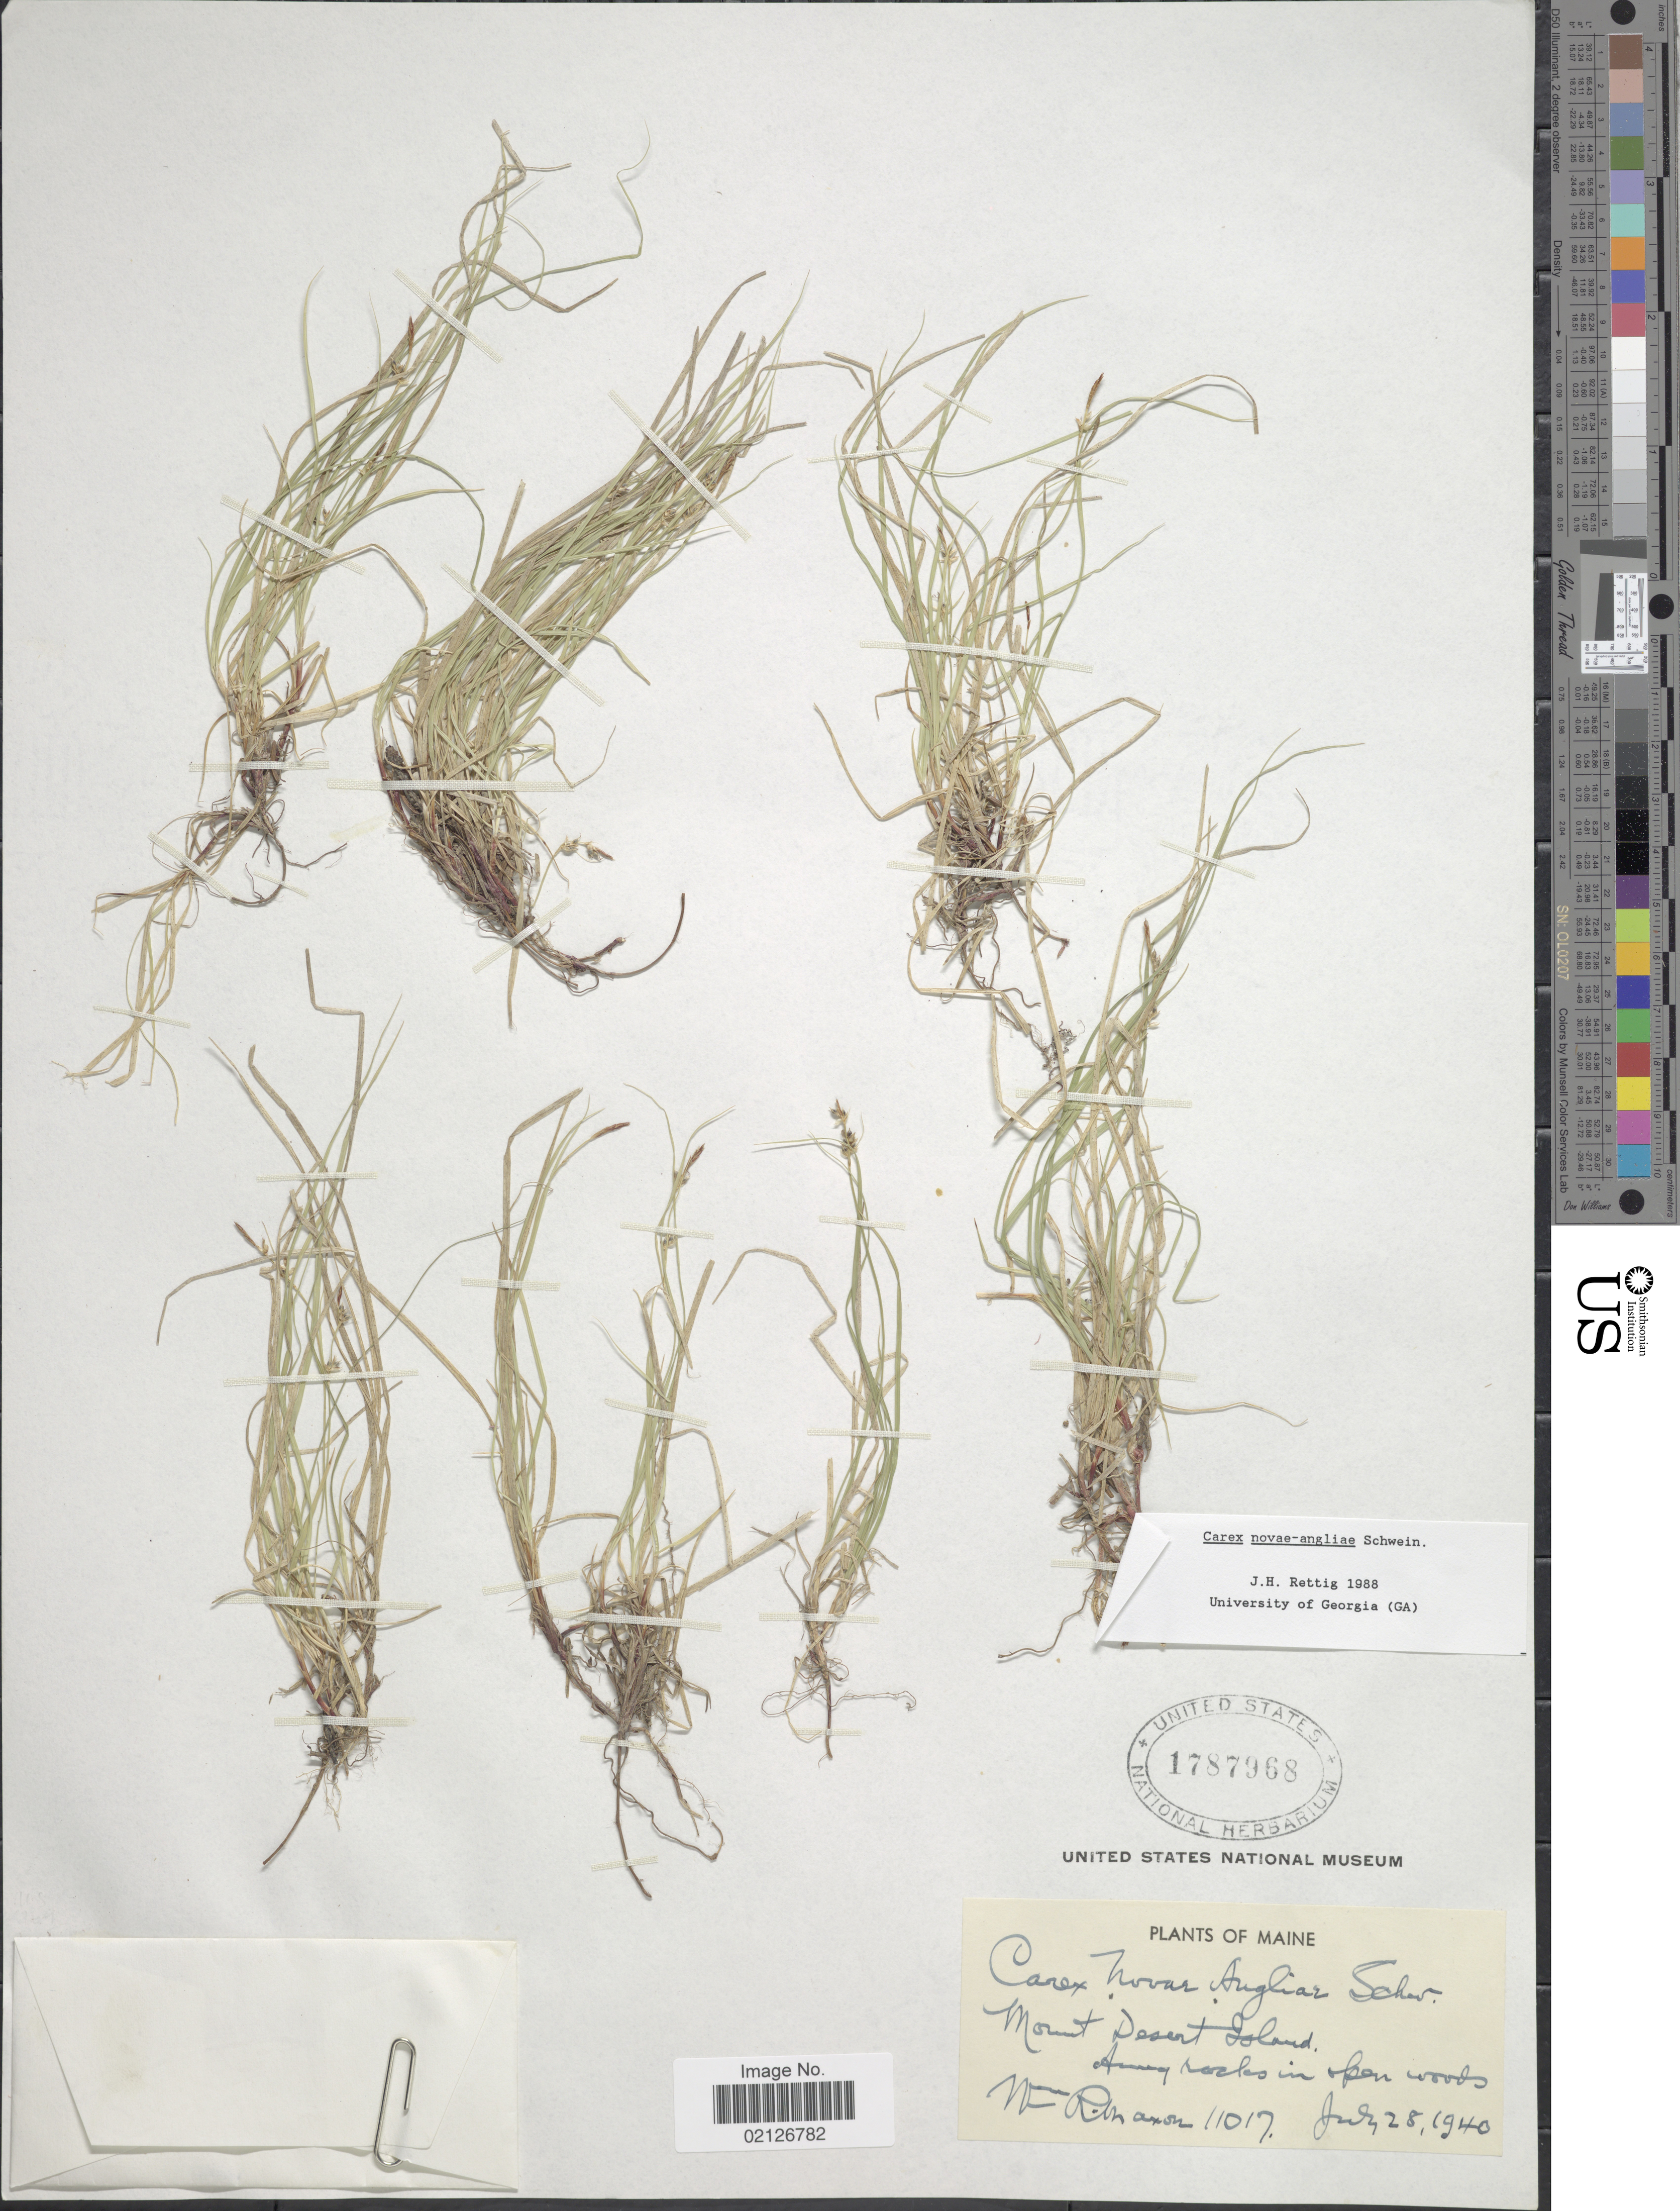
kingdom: Plantae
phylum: Tracheophyta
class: Liliopsida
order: Poales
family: Cyperaceae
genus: Carex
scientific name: Carex novae-angliae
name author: Schwein.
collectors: W. Rinaxon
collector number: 11017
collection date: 1940-07-28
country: United States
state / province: Maine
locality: Mount Desert Island, among rocks in open woods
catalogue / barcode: US 1787968